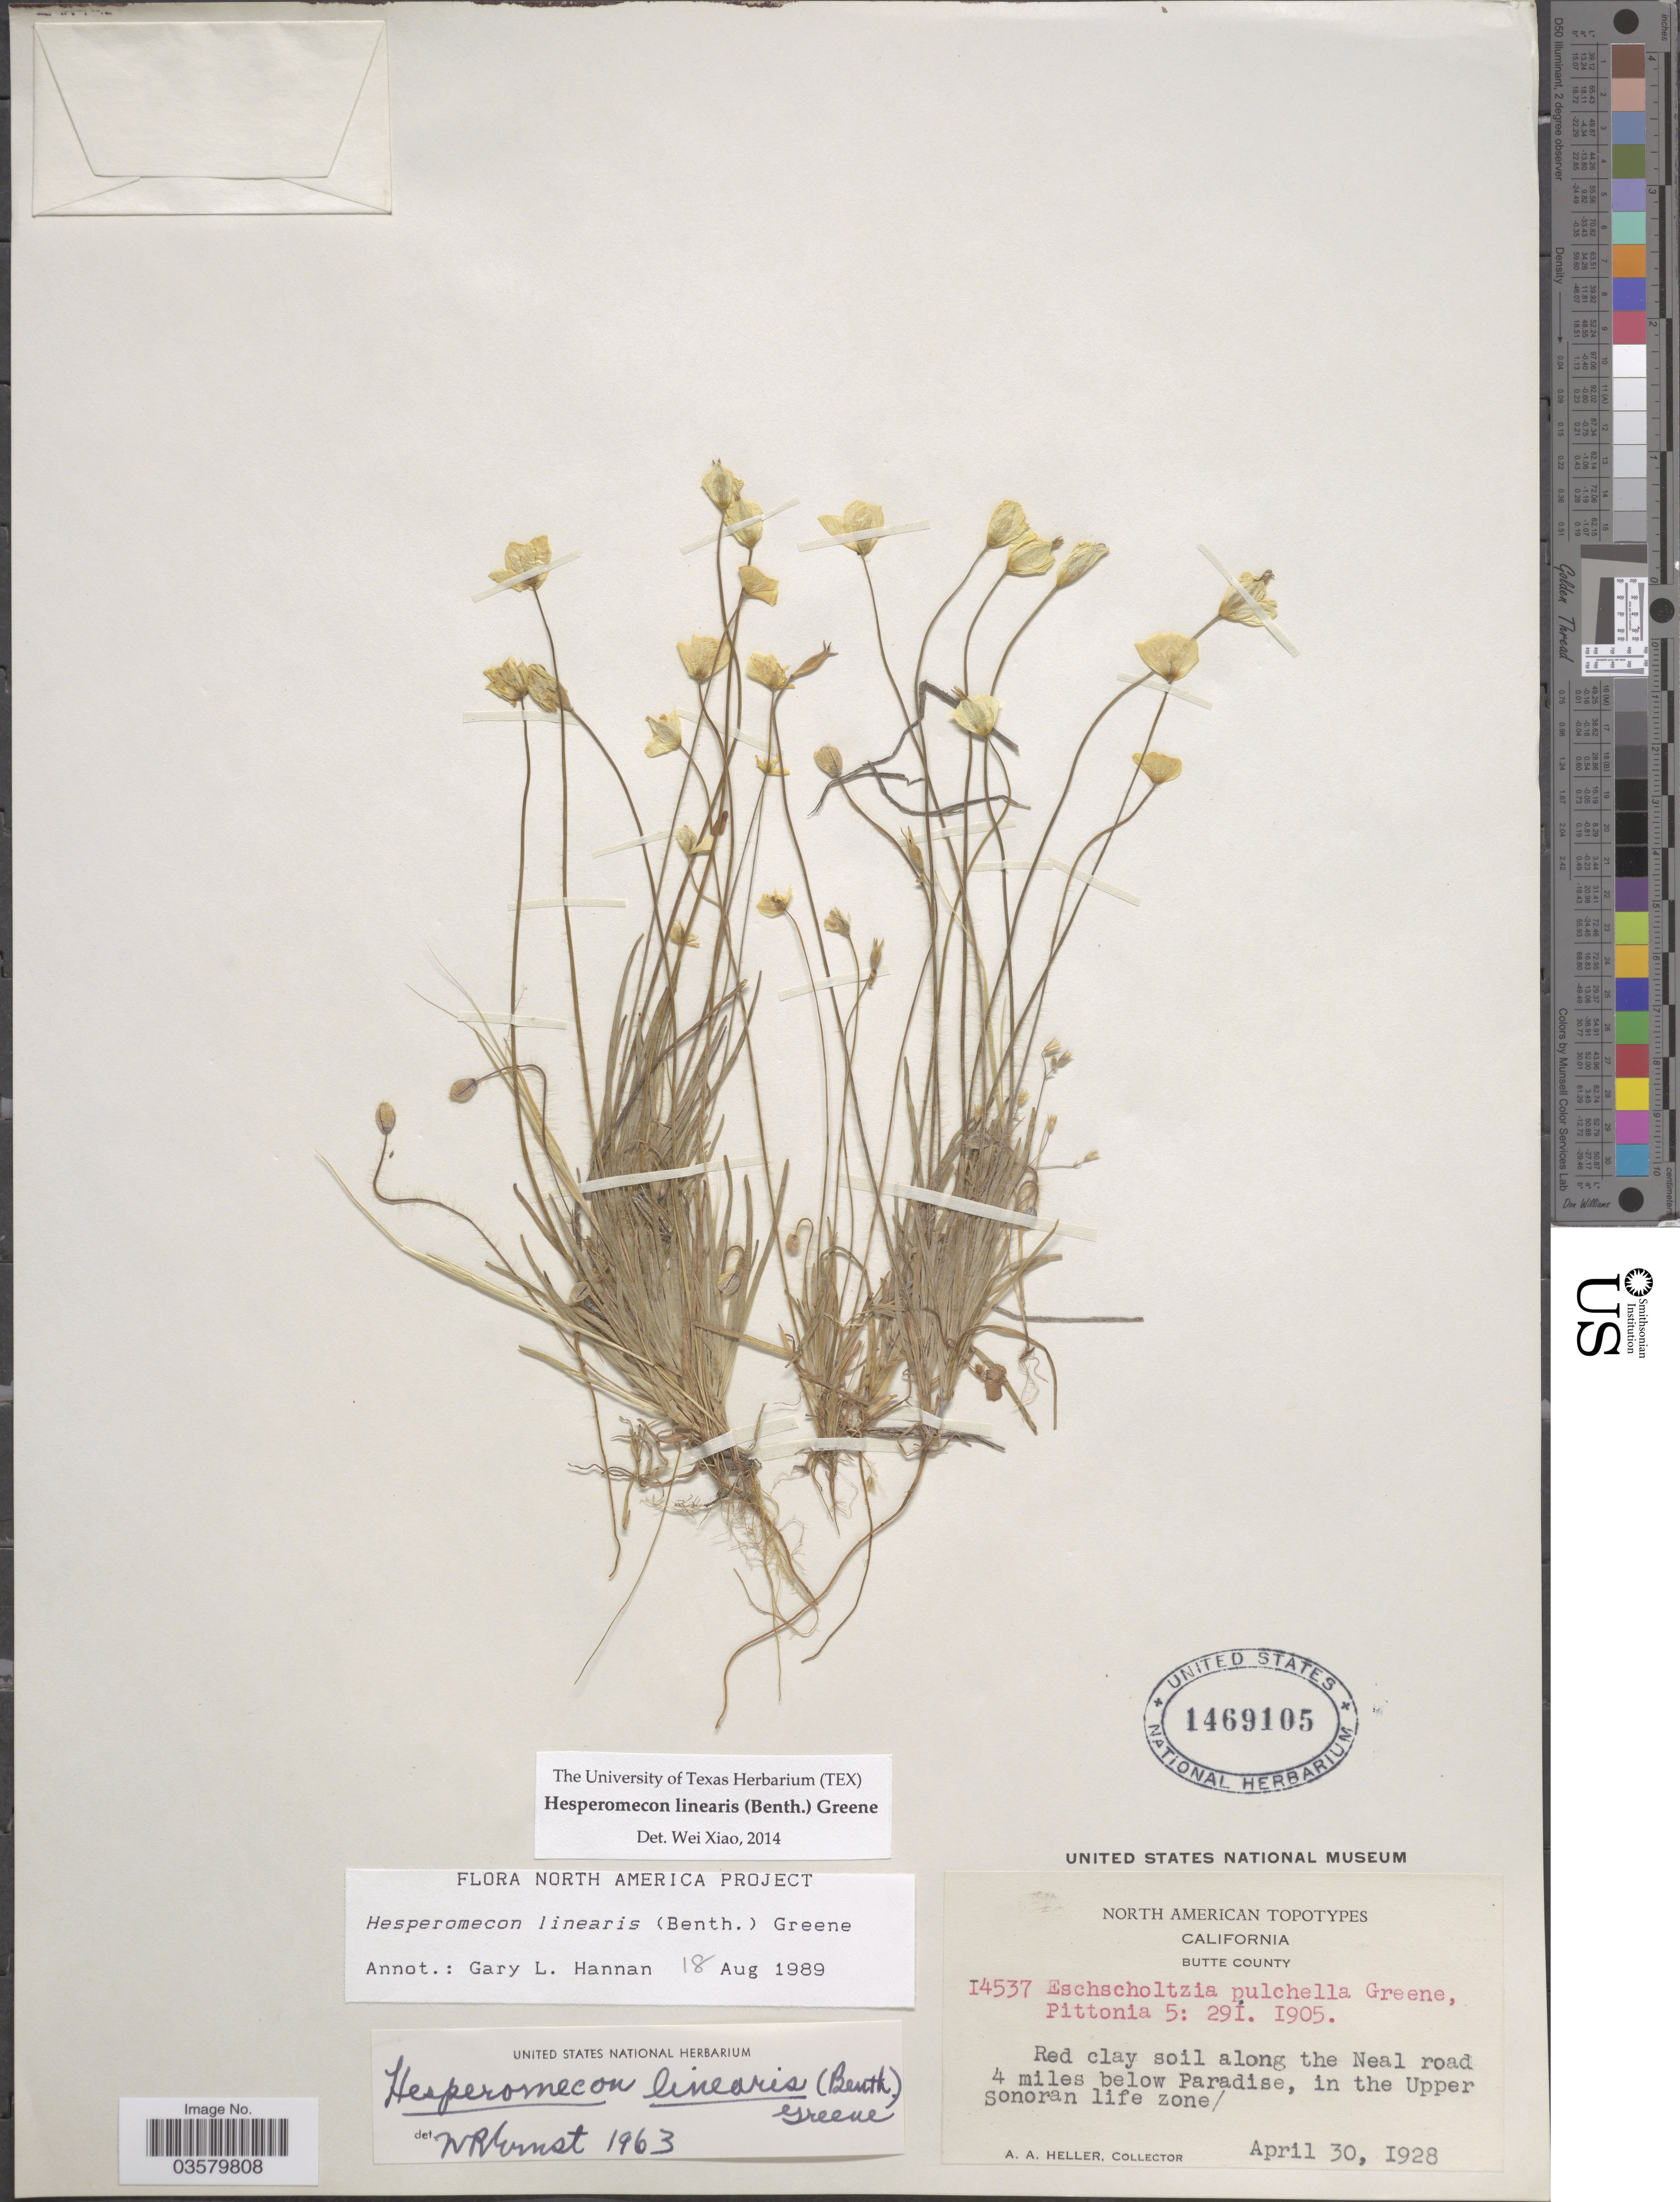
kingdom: Plantae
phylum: Tracheophyta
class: Magnoliopsida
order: Ranunculales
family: Papaveraceae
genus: Platystigma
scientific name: Platystigma lineare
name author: Benth.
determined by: Strong, M. T., (US), Smithsonian Institution - National Museum of Natural History (UNITED STATES)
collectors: A. A. Heller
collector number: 14537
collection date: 1928-04-30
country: United States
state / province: California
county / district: Butte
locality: Butte County. Along the Neal road 4 miles below Paradise, in the Upper Sonoran Life Zone.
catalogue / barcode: US 1469105